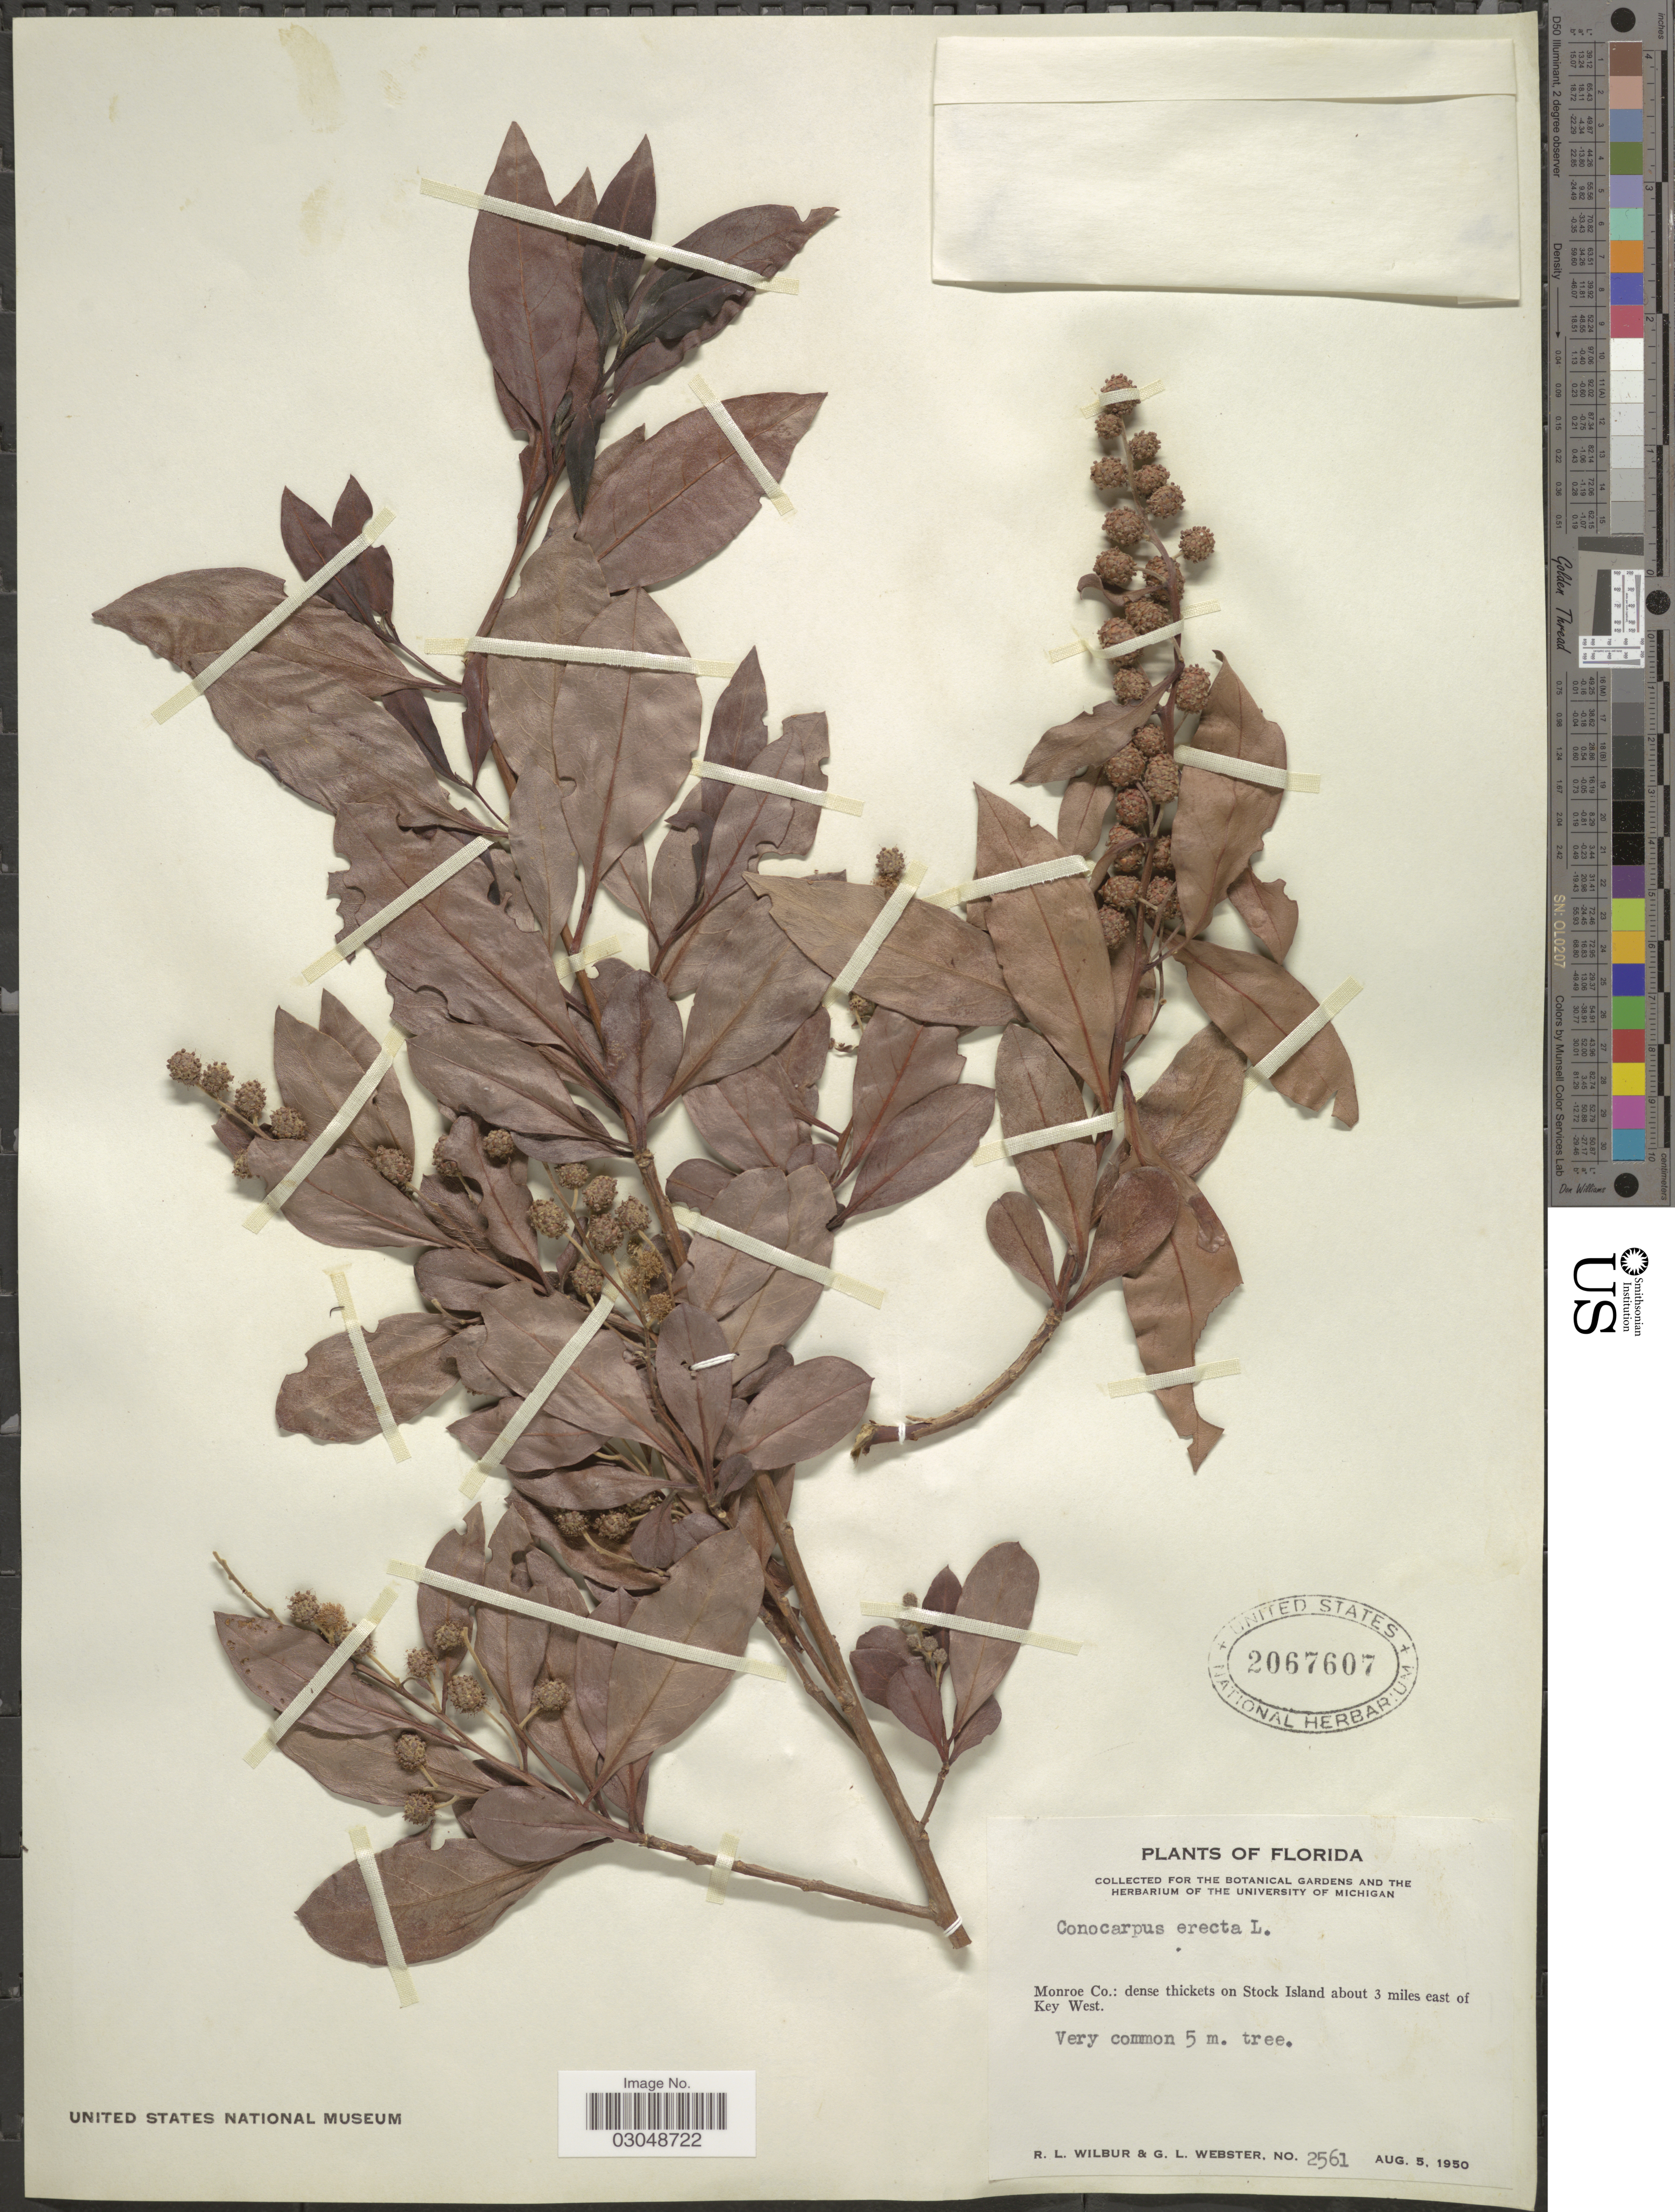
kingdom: Plantae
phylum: Tracheophyta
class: Magnoliopsida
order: Myrtales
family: Combretaceae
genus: Conocarpus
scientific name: Conocarpus erectus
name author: L.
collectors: R. L. Wilbur & G. L. Webster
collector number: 2561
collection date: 1950-08-05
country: United States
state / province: Florida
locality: Monroe Co.: dense thickets on Stock Island about 3 miles east of Key West.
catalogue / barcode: US 2067607